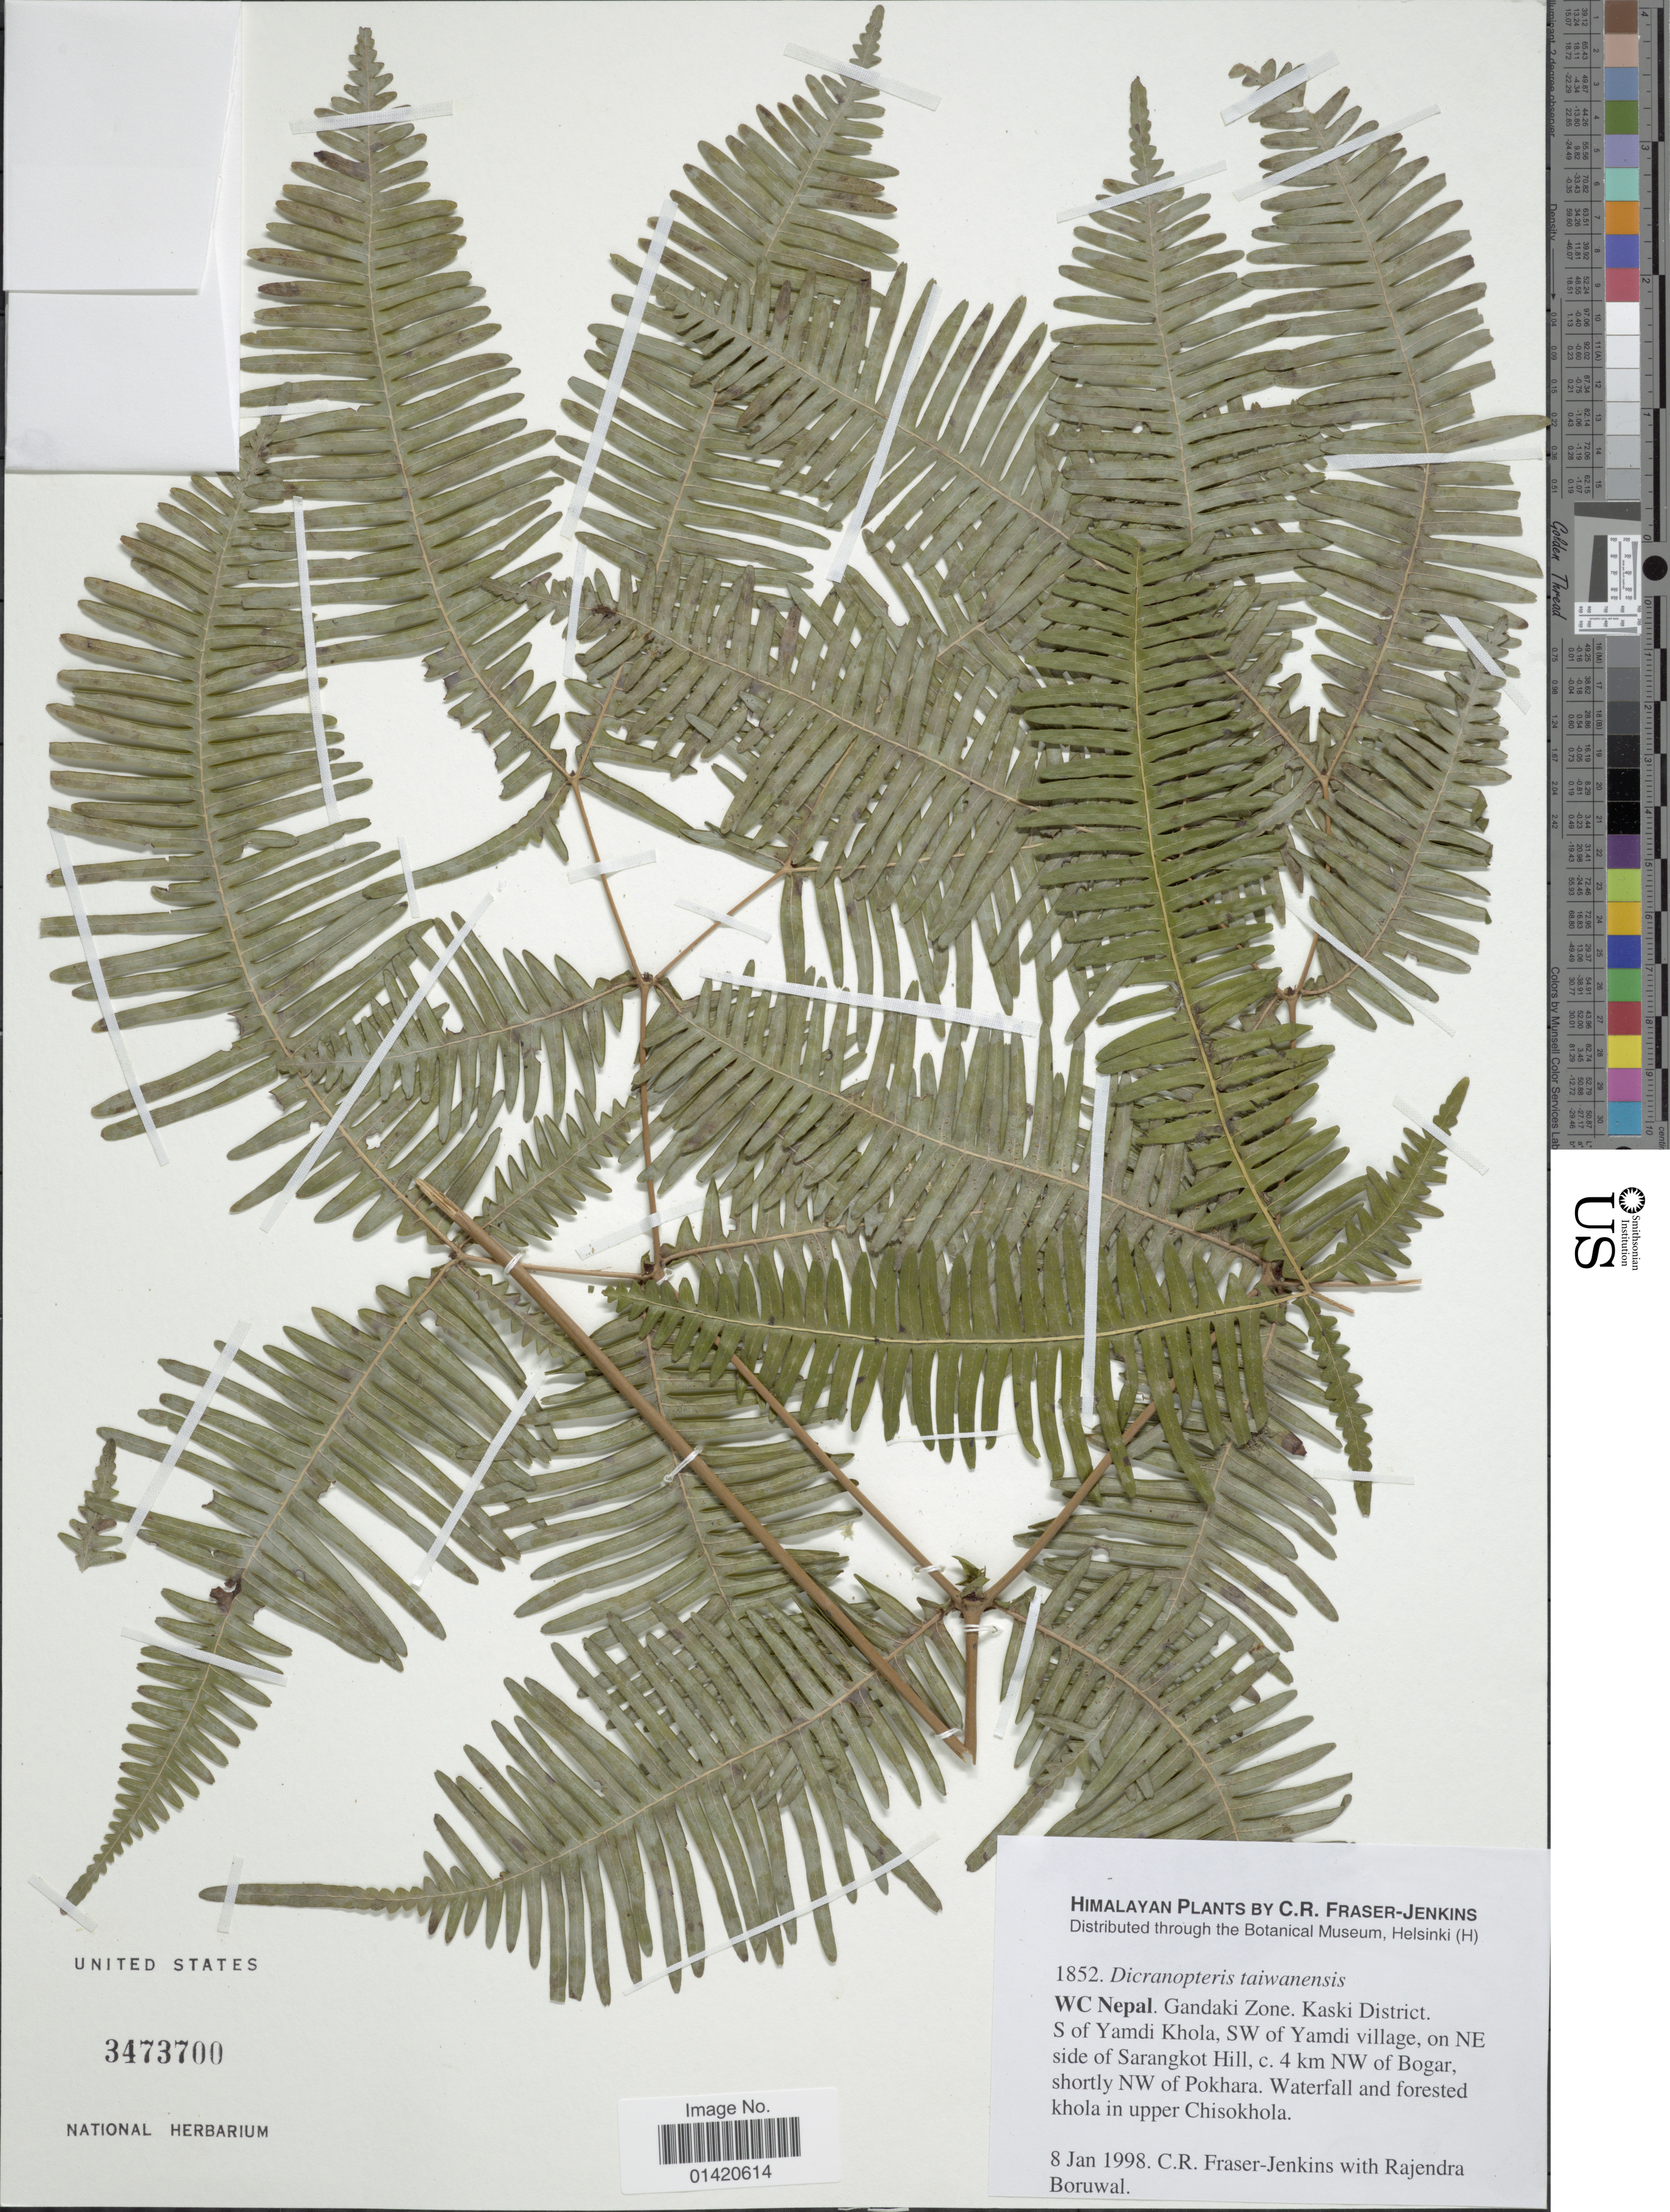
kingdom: Plantae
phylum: Tracheophyta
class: Polypodiopsida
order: Gleicheniales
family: Gleicheniaceae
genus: Dicranopteris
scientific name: Dicranopteris taiwanensis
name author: Ching & P.S. Chiu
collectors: C. R. Fraser-Jenkins & R. Boruwal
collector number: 1852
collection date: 1998-01-08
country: Nepal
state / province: Gandaki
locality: WC Nepal. Gandaki Zone. Kaski District. S of Yamdi village, on NE side of Sarangkot Hill, c. 4 km NW of Bogar, shorty NW of Pokhara. Waterfall and forested khola in upper Chisokhola. Himalayan plants.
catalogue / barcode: US 3473700